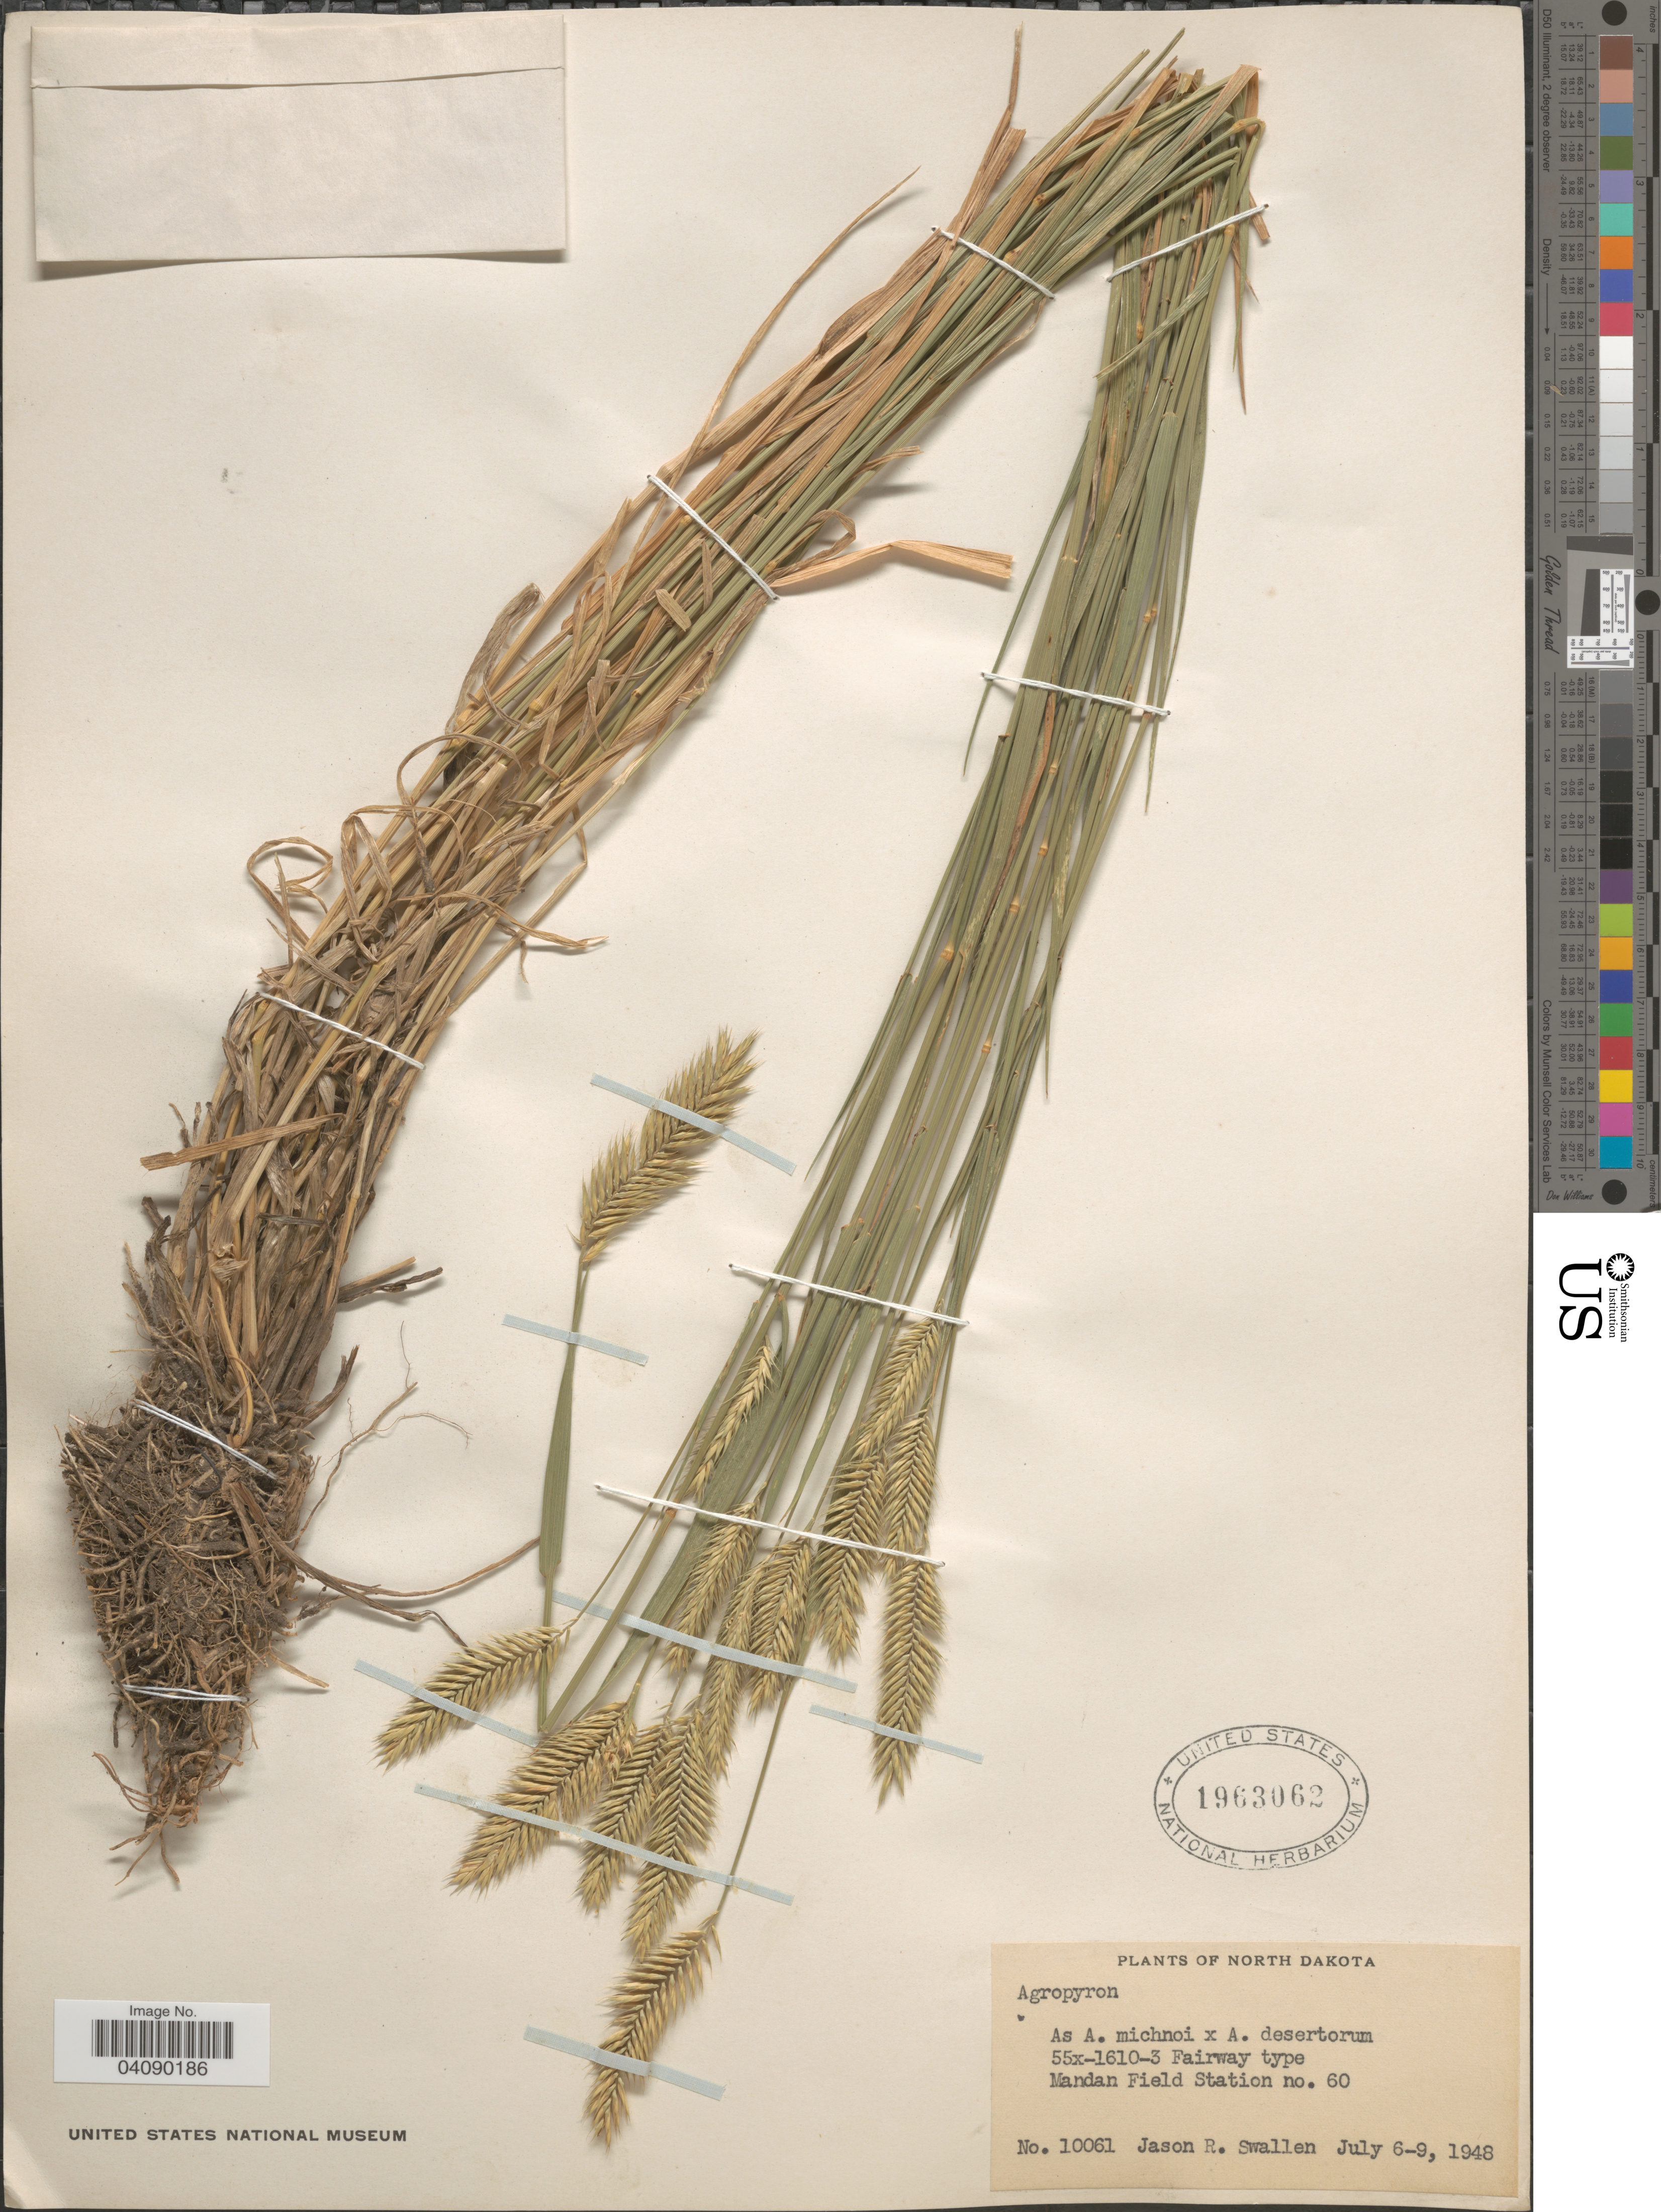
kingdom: Plantae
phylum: Tracheophyta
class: Liliopsida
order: Poales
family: Poaceae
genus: Agropyron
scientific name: Agropyron sp.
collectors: J. R. Swallen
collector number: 10061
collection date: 1948-07-06/1948-07-09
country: United States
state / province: North Dakota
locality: Mandan Field Station no. 60.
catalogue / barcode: US 1963062